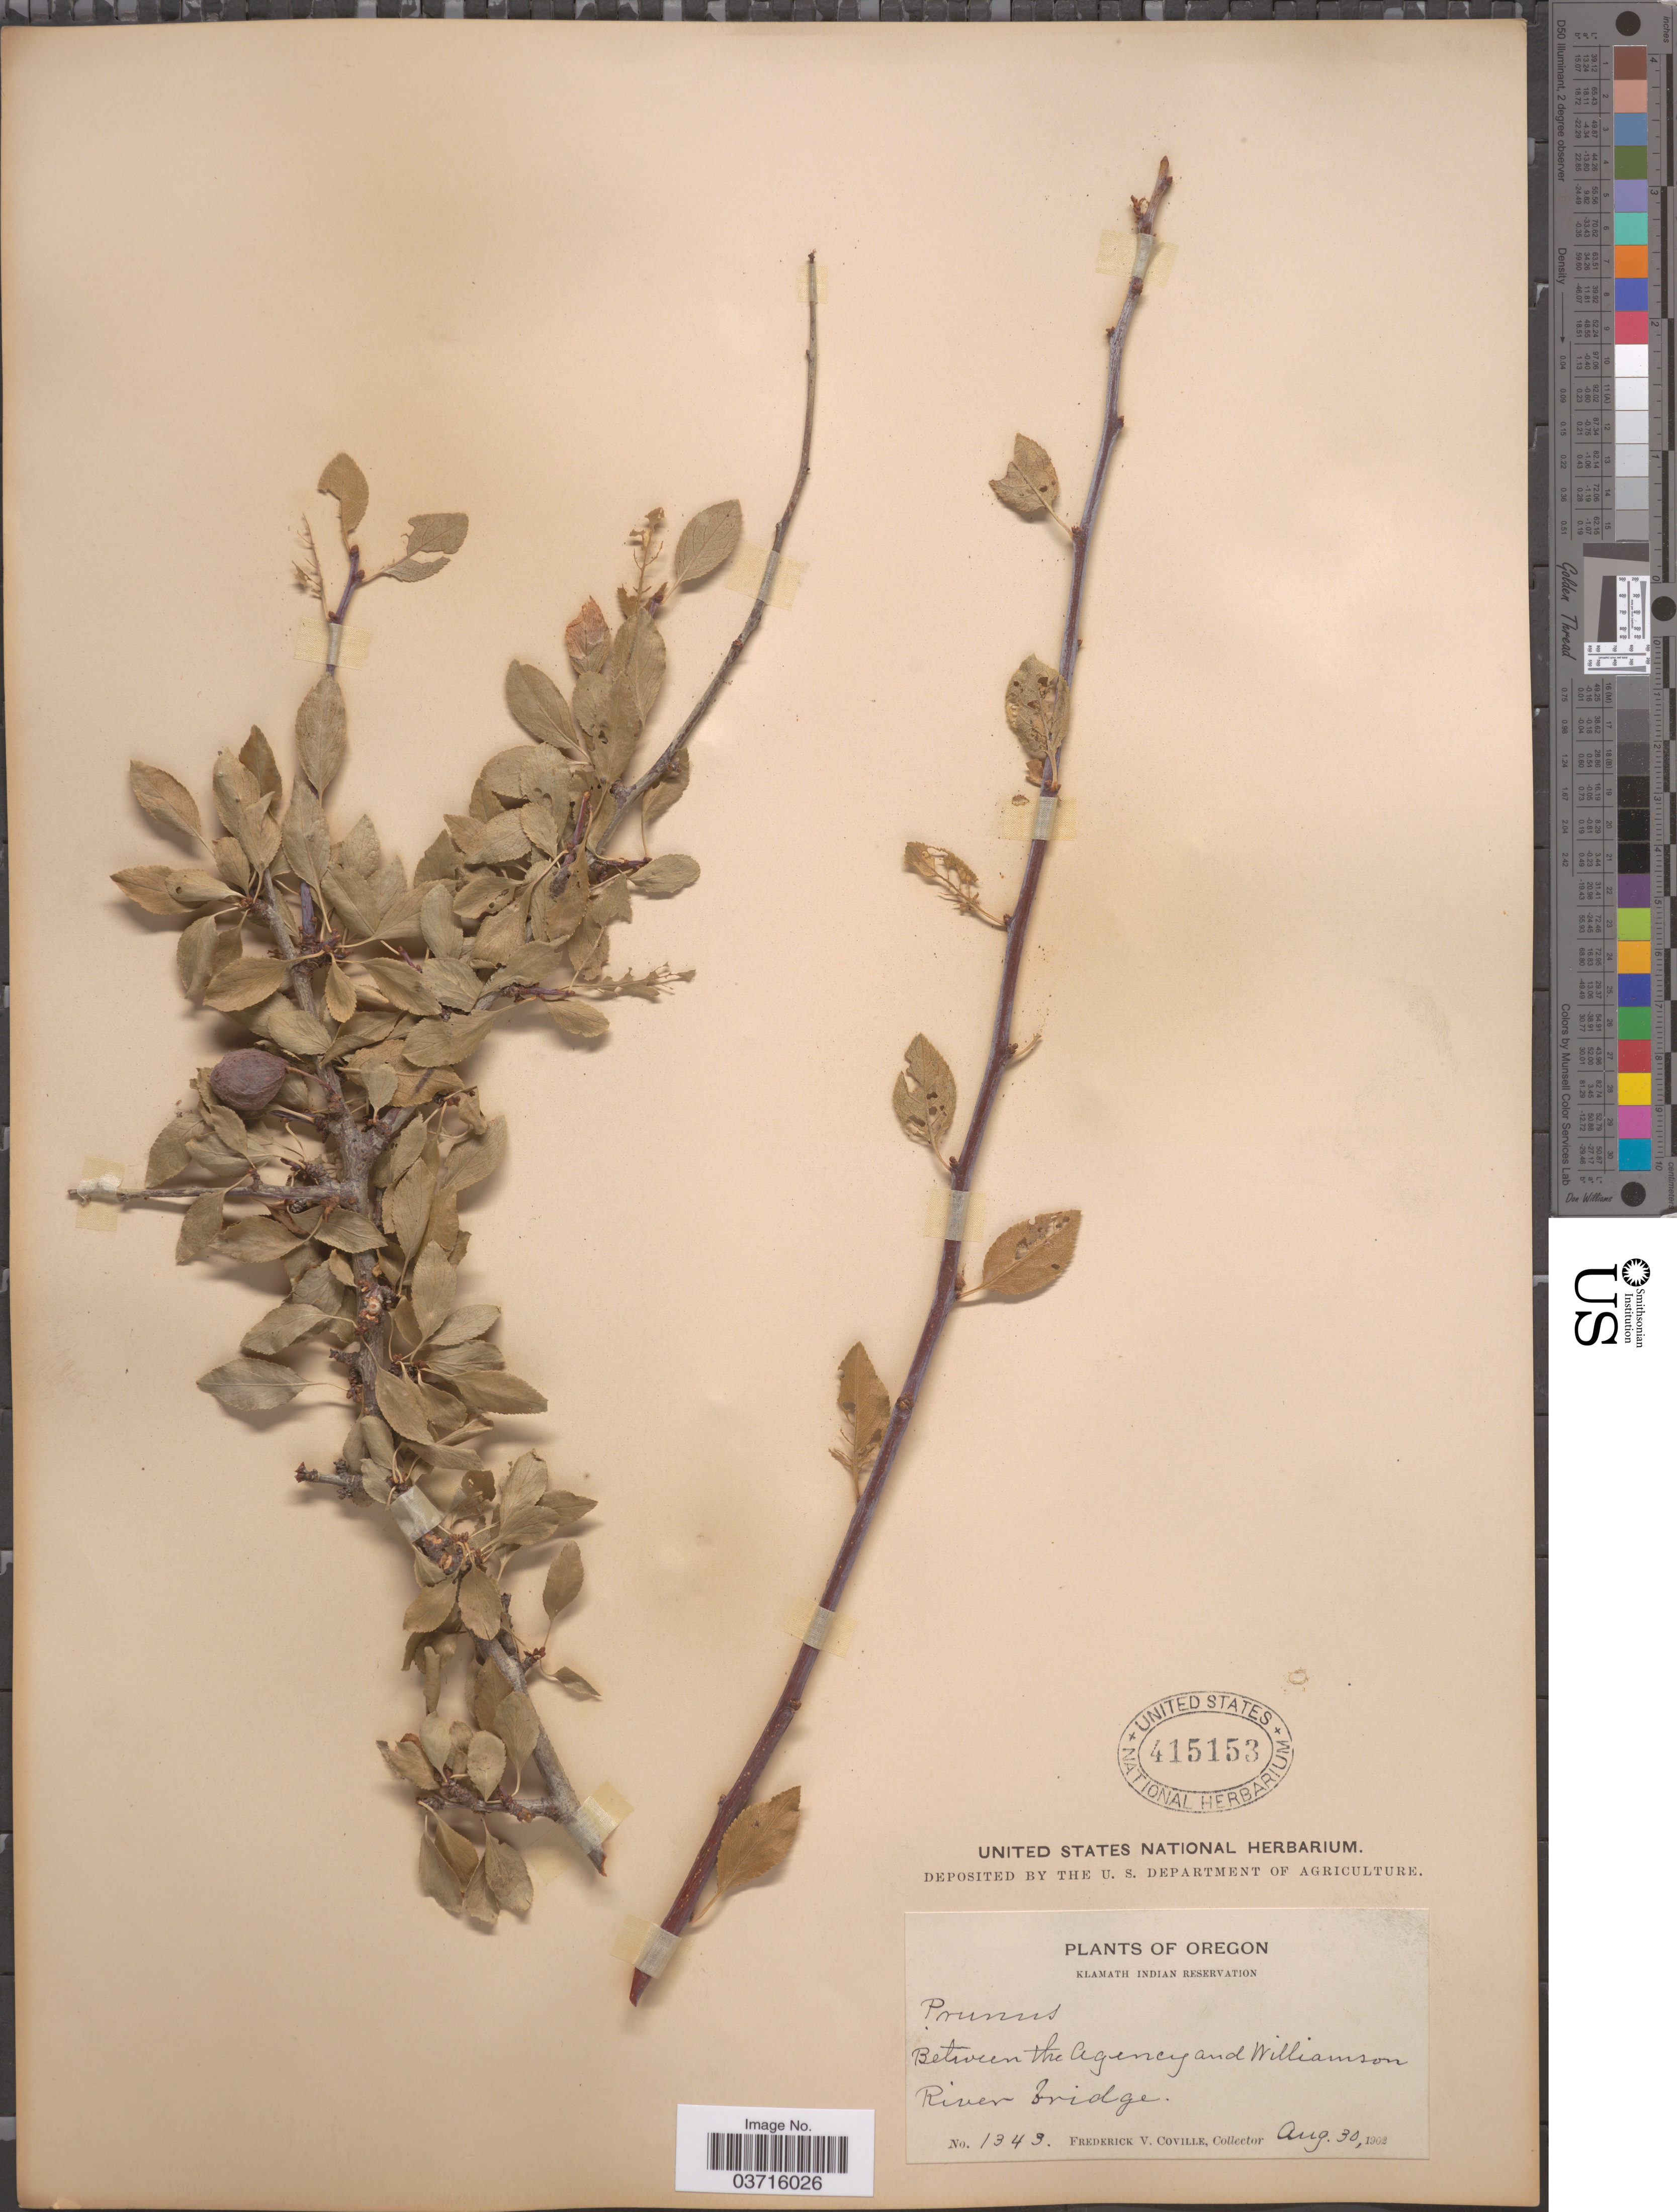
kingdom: Plantae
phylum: Tracheophyta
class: Magnoliopsida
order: Rosales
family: Rosaceae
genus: Prunus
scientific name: Prunus oregana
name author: Greene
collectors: F. V. Coville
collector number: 1343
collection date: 1902-08-30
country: United States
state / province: Oregon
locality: Klamath Indian Reservation. Between the Agency and Williamson River bridge.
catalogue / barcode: US 415153